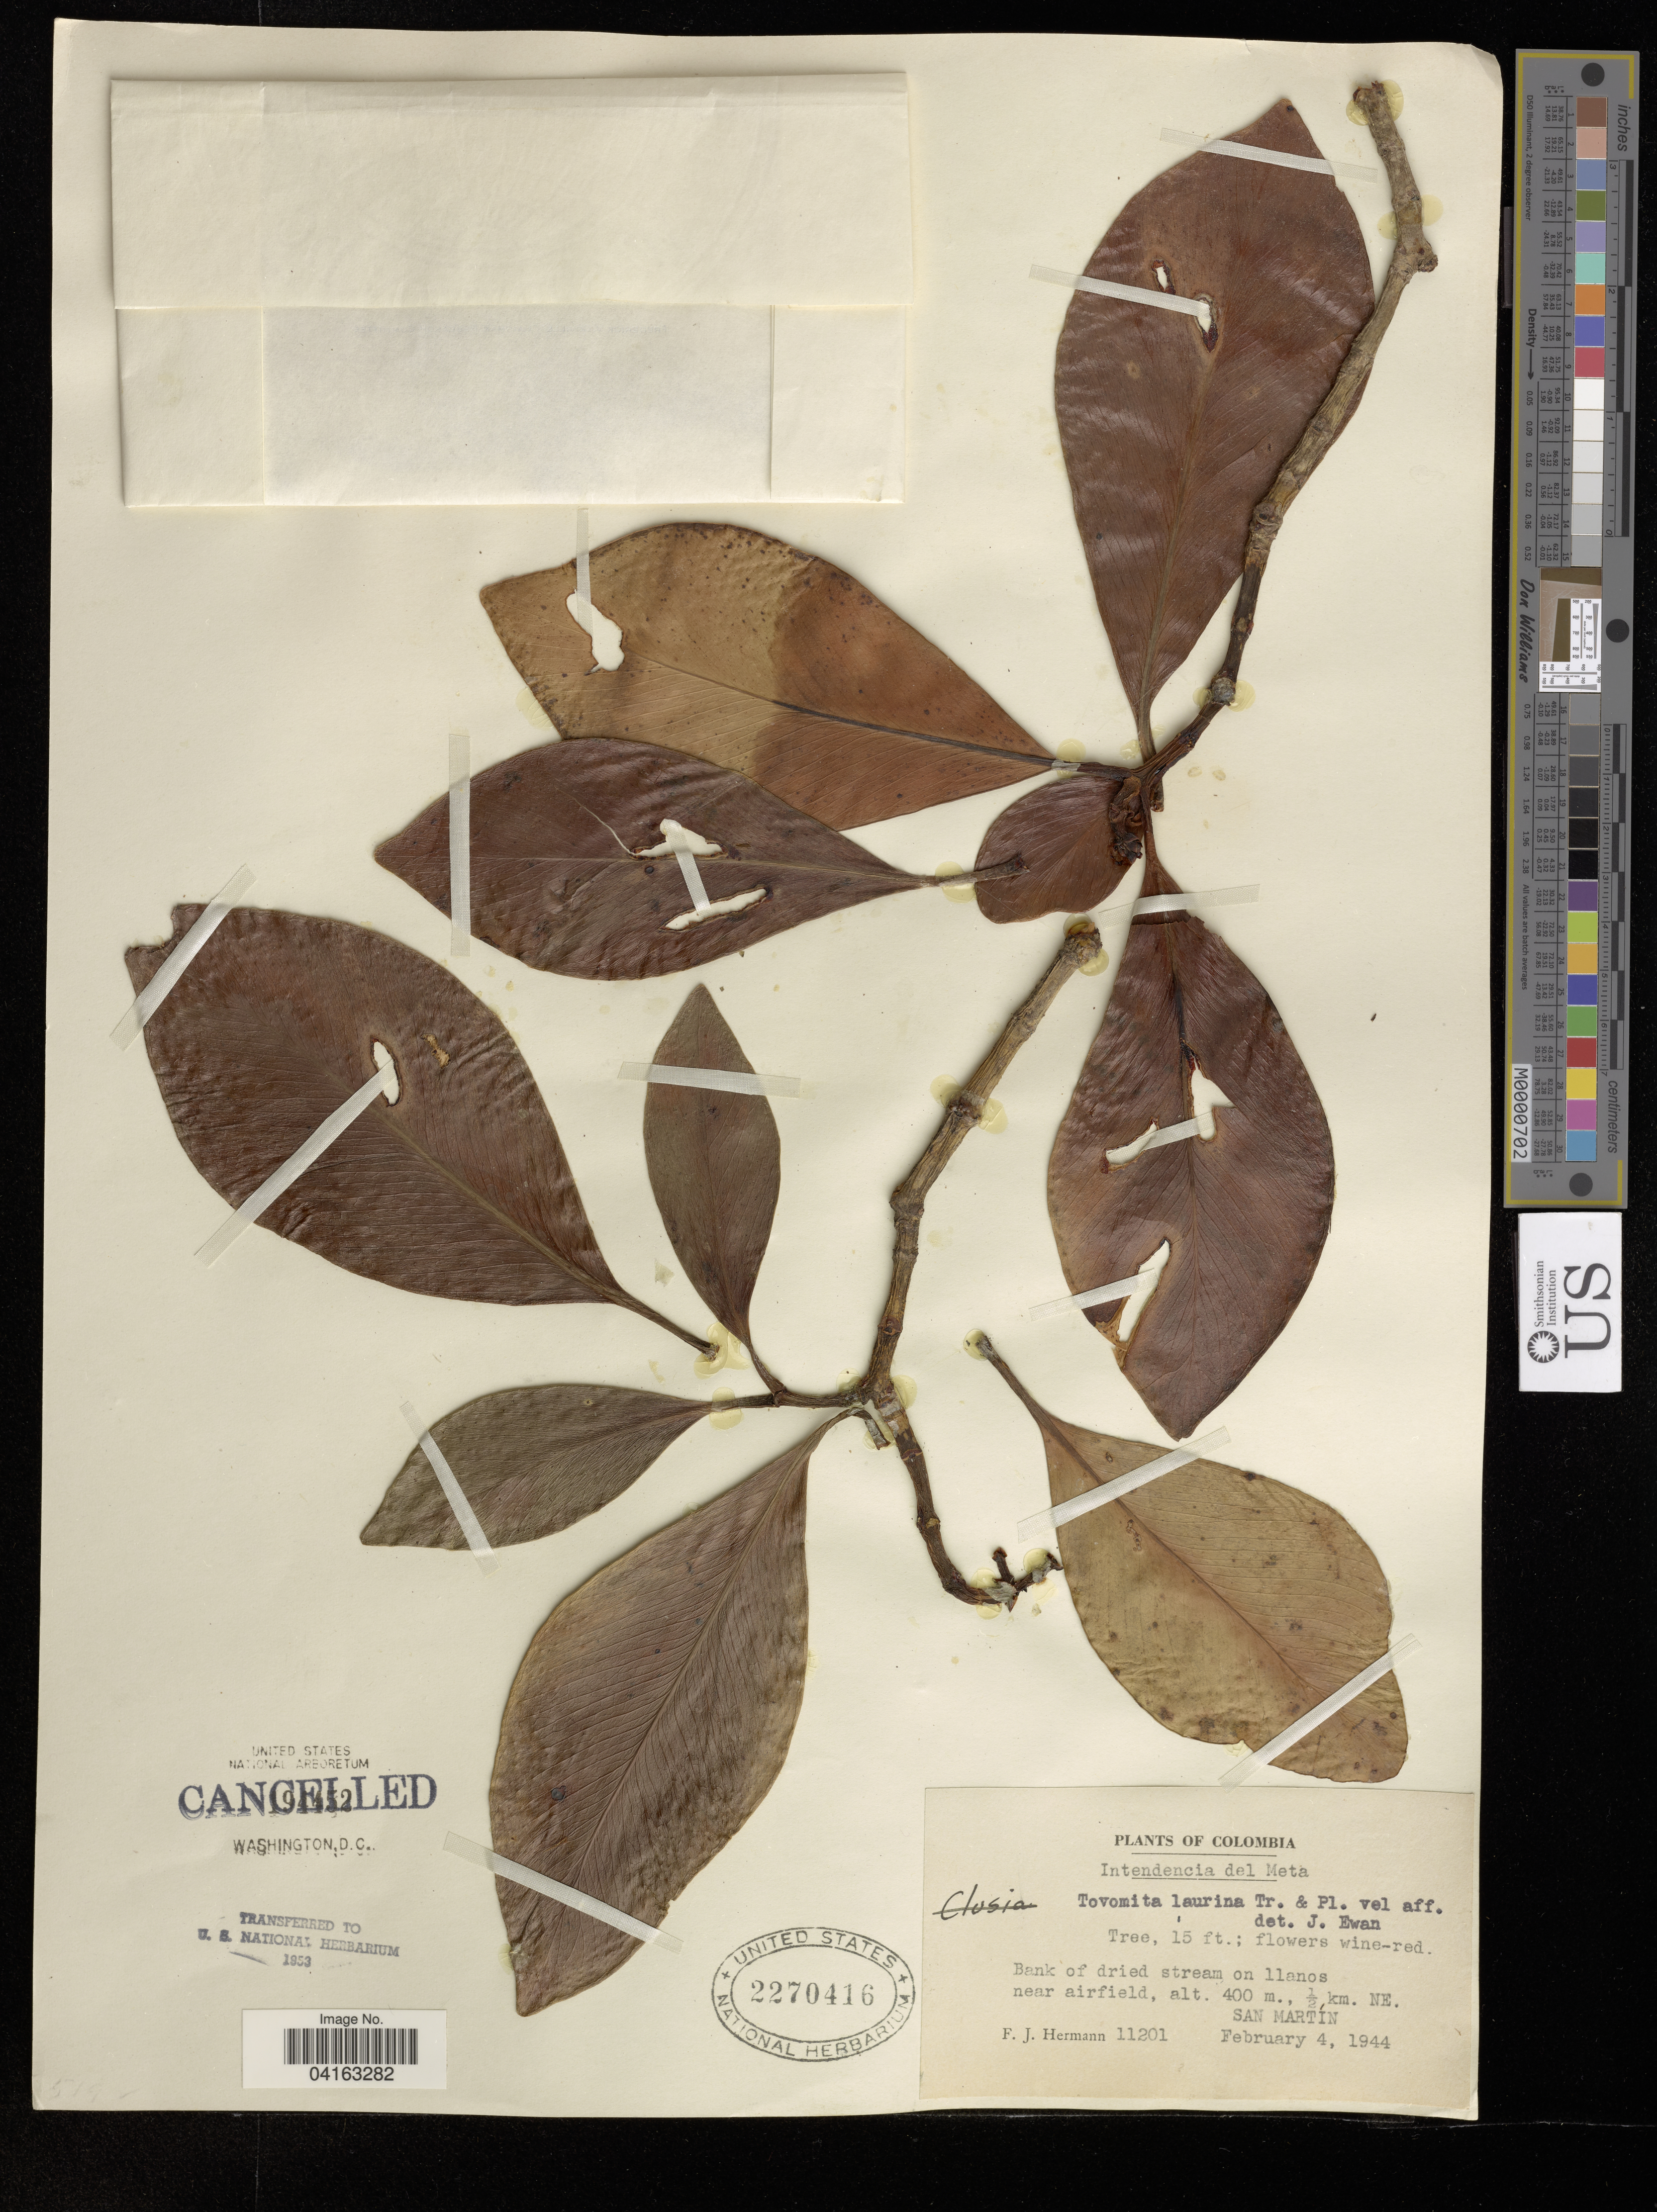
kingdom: Plantae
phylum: Tracheophyta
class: Magnoliopsida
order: Malpighiales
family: Clusiaceae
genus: Tovomita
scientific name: Tovomita laurina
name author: Planch. & Triana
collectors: F. Hermann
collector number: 11201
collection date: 1944-02-04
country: Colombia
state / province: Meta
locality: Intendencia del Meta. Bank of dried stream on llanos near airfield, 1/2km. NE. San Martin.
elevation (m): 400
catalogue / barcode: US 2270416